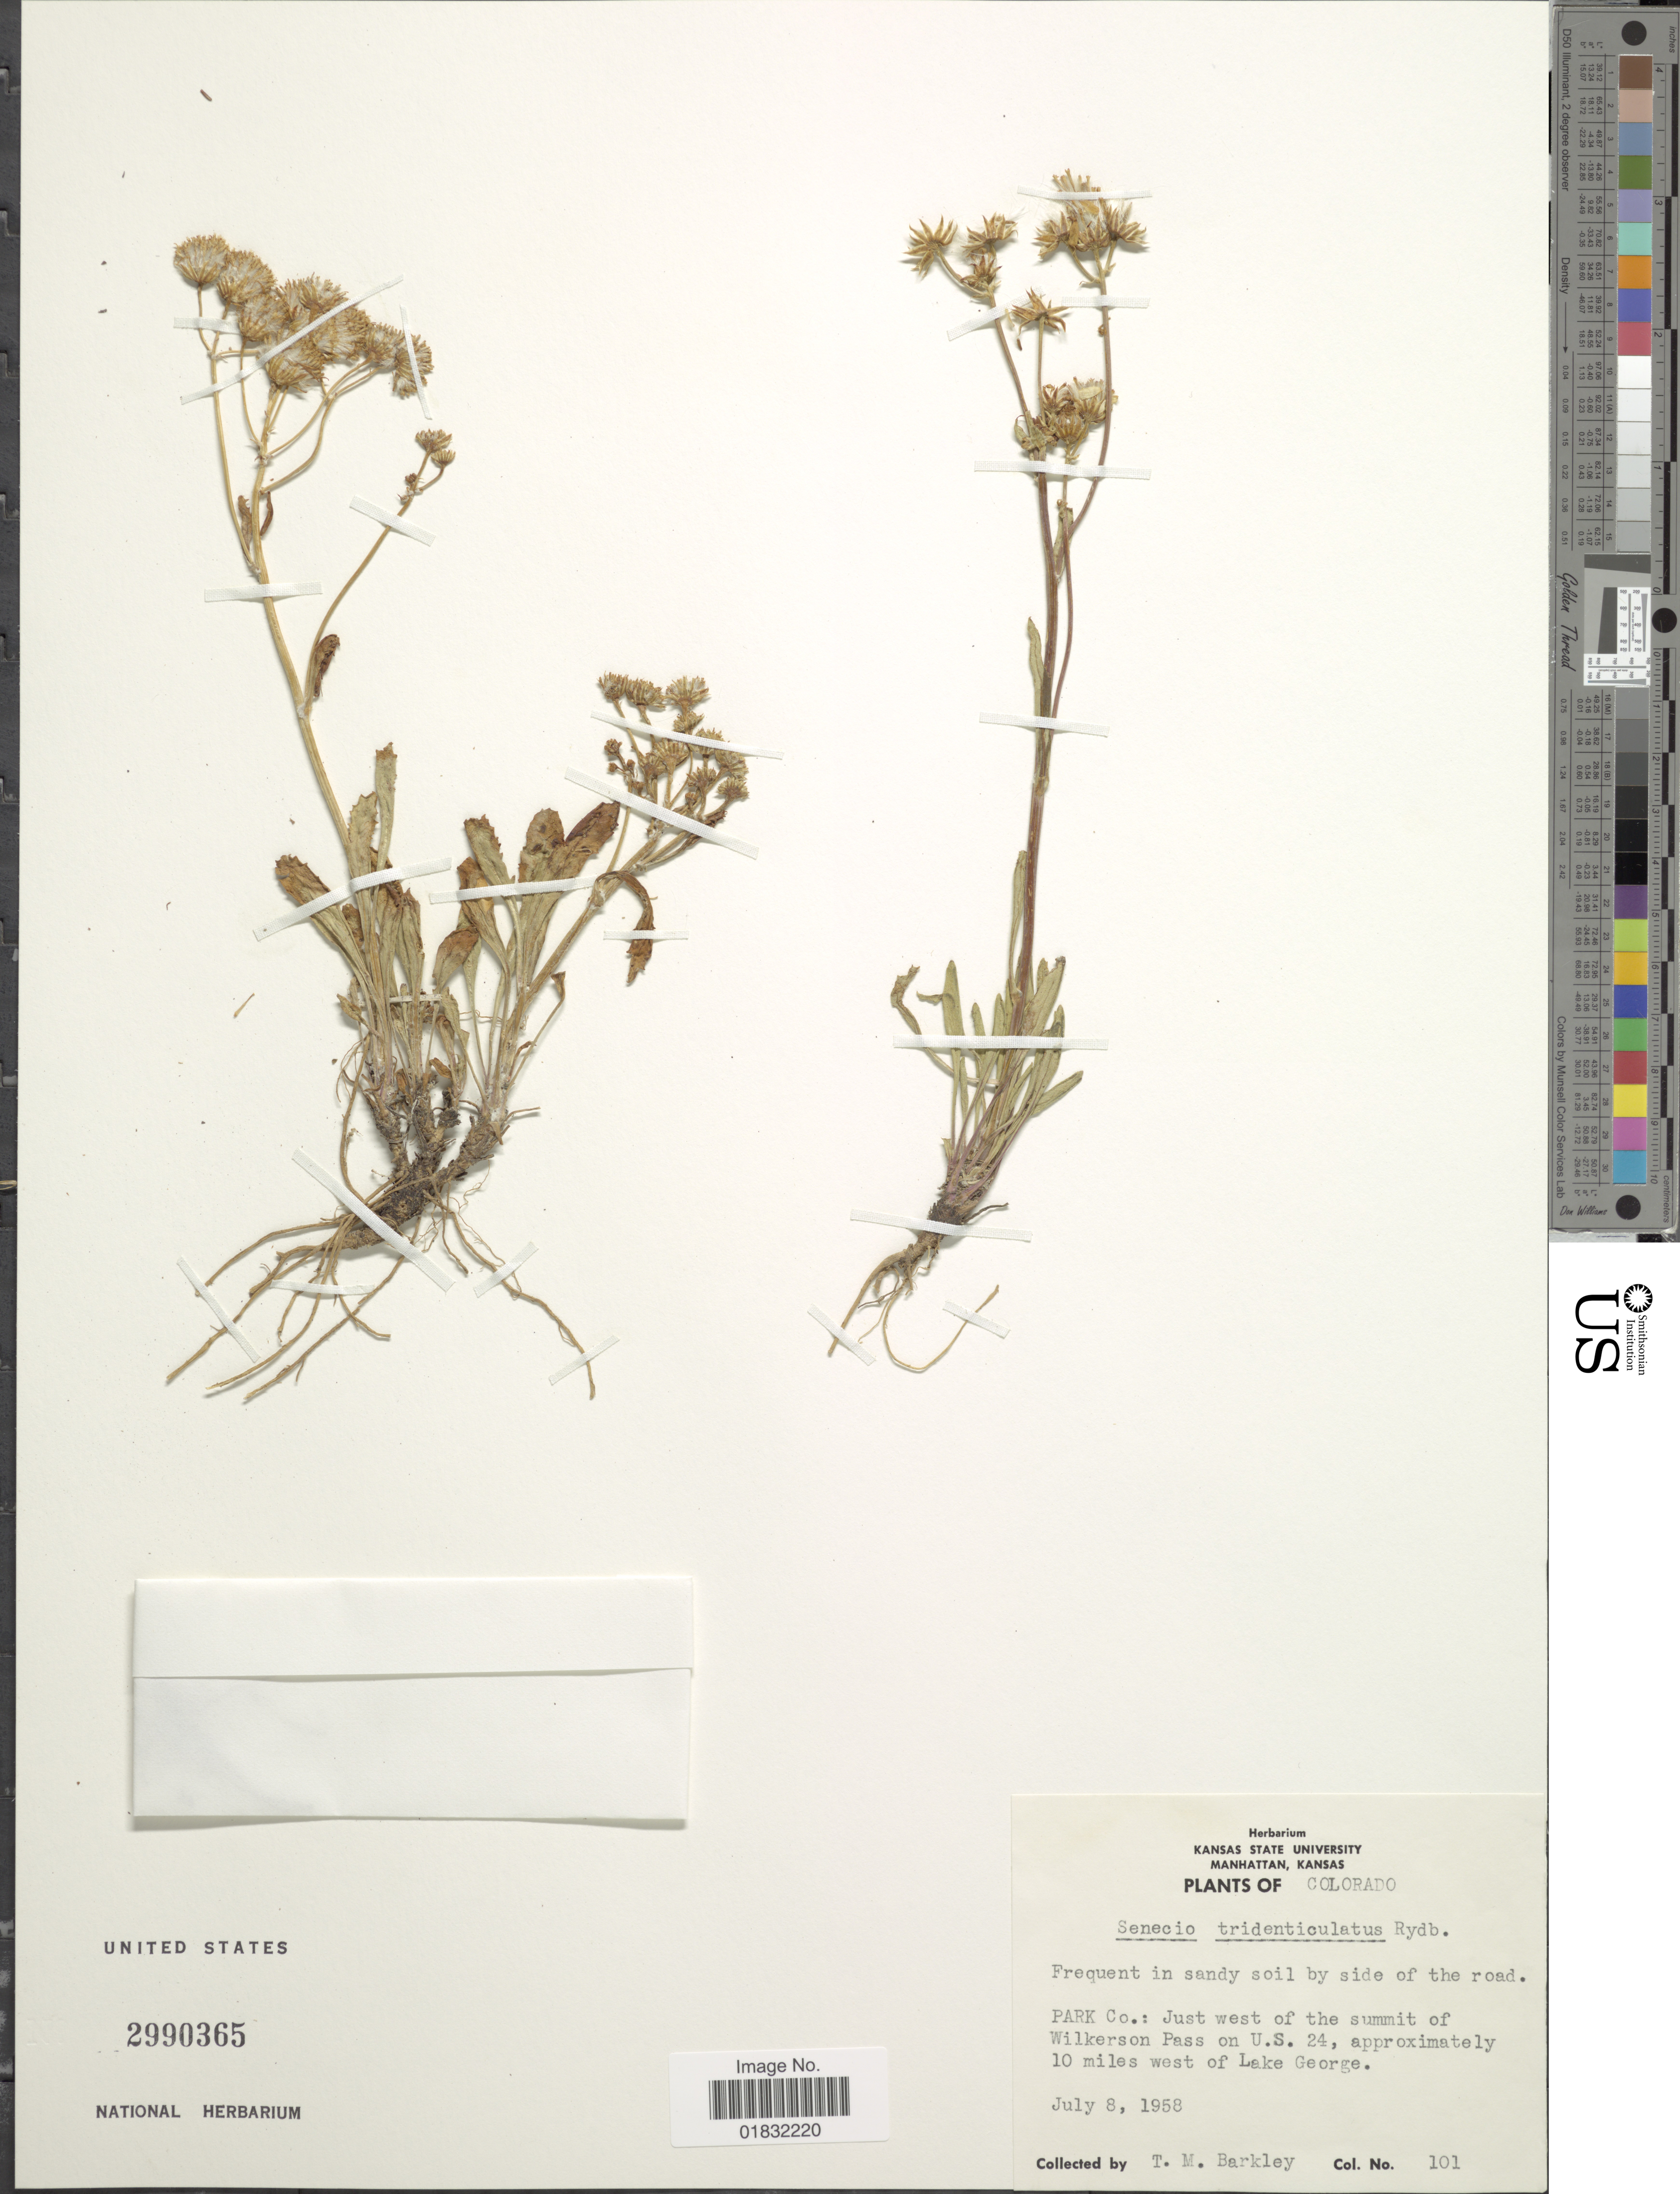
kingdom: Plantae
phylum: Tracheophyta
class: Magnoliopsida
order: Asterales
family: Asteraceae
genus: Packera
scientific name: Packera tridenticulata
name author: (Rydb.) W.A. Weber & Á. Löve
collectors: T. M. Barkley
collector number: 101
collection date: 1958-07-08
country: United States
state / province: Colorado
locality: Frequent in sandy soil by side of the road, Park Co: Just west of the summit of Wilkerson Pass on U.S. 24, approximately 10 miles west of Lake George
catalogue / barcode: US 2990365